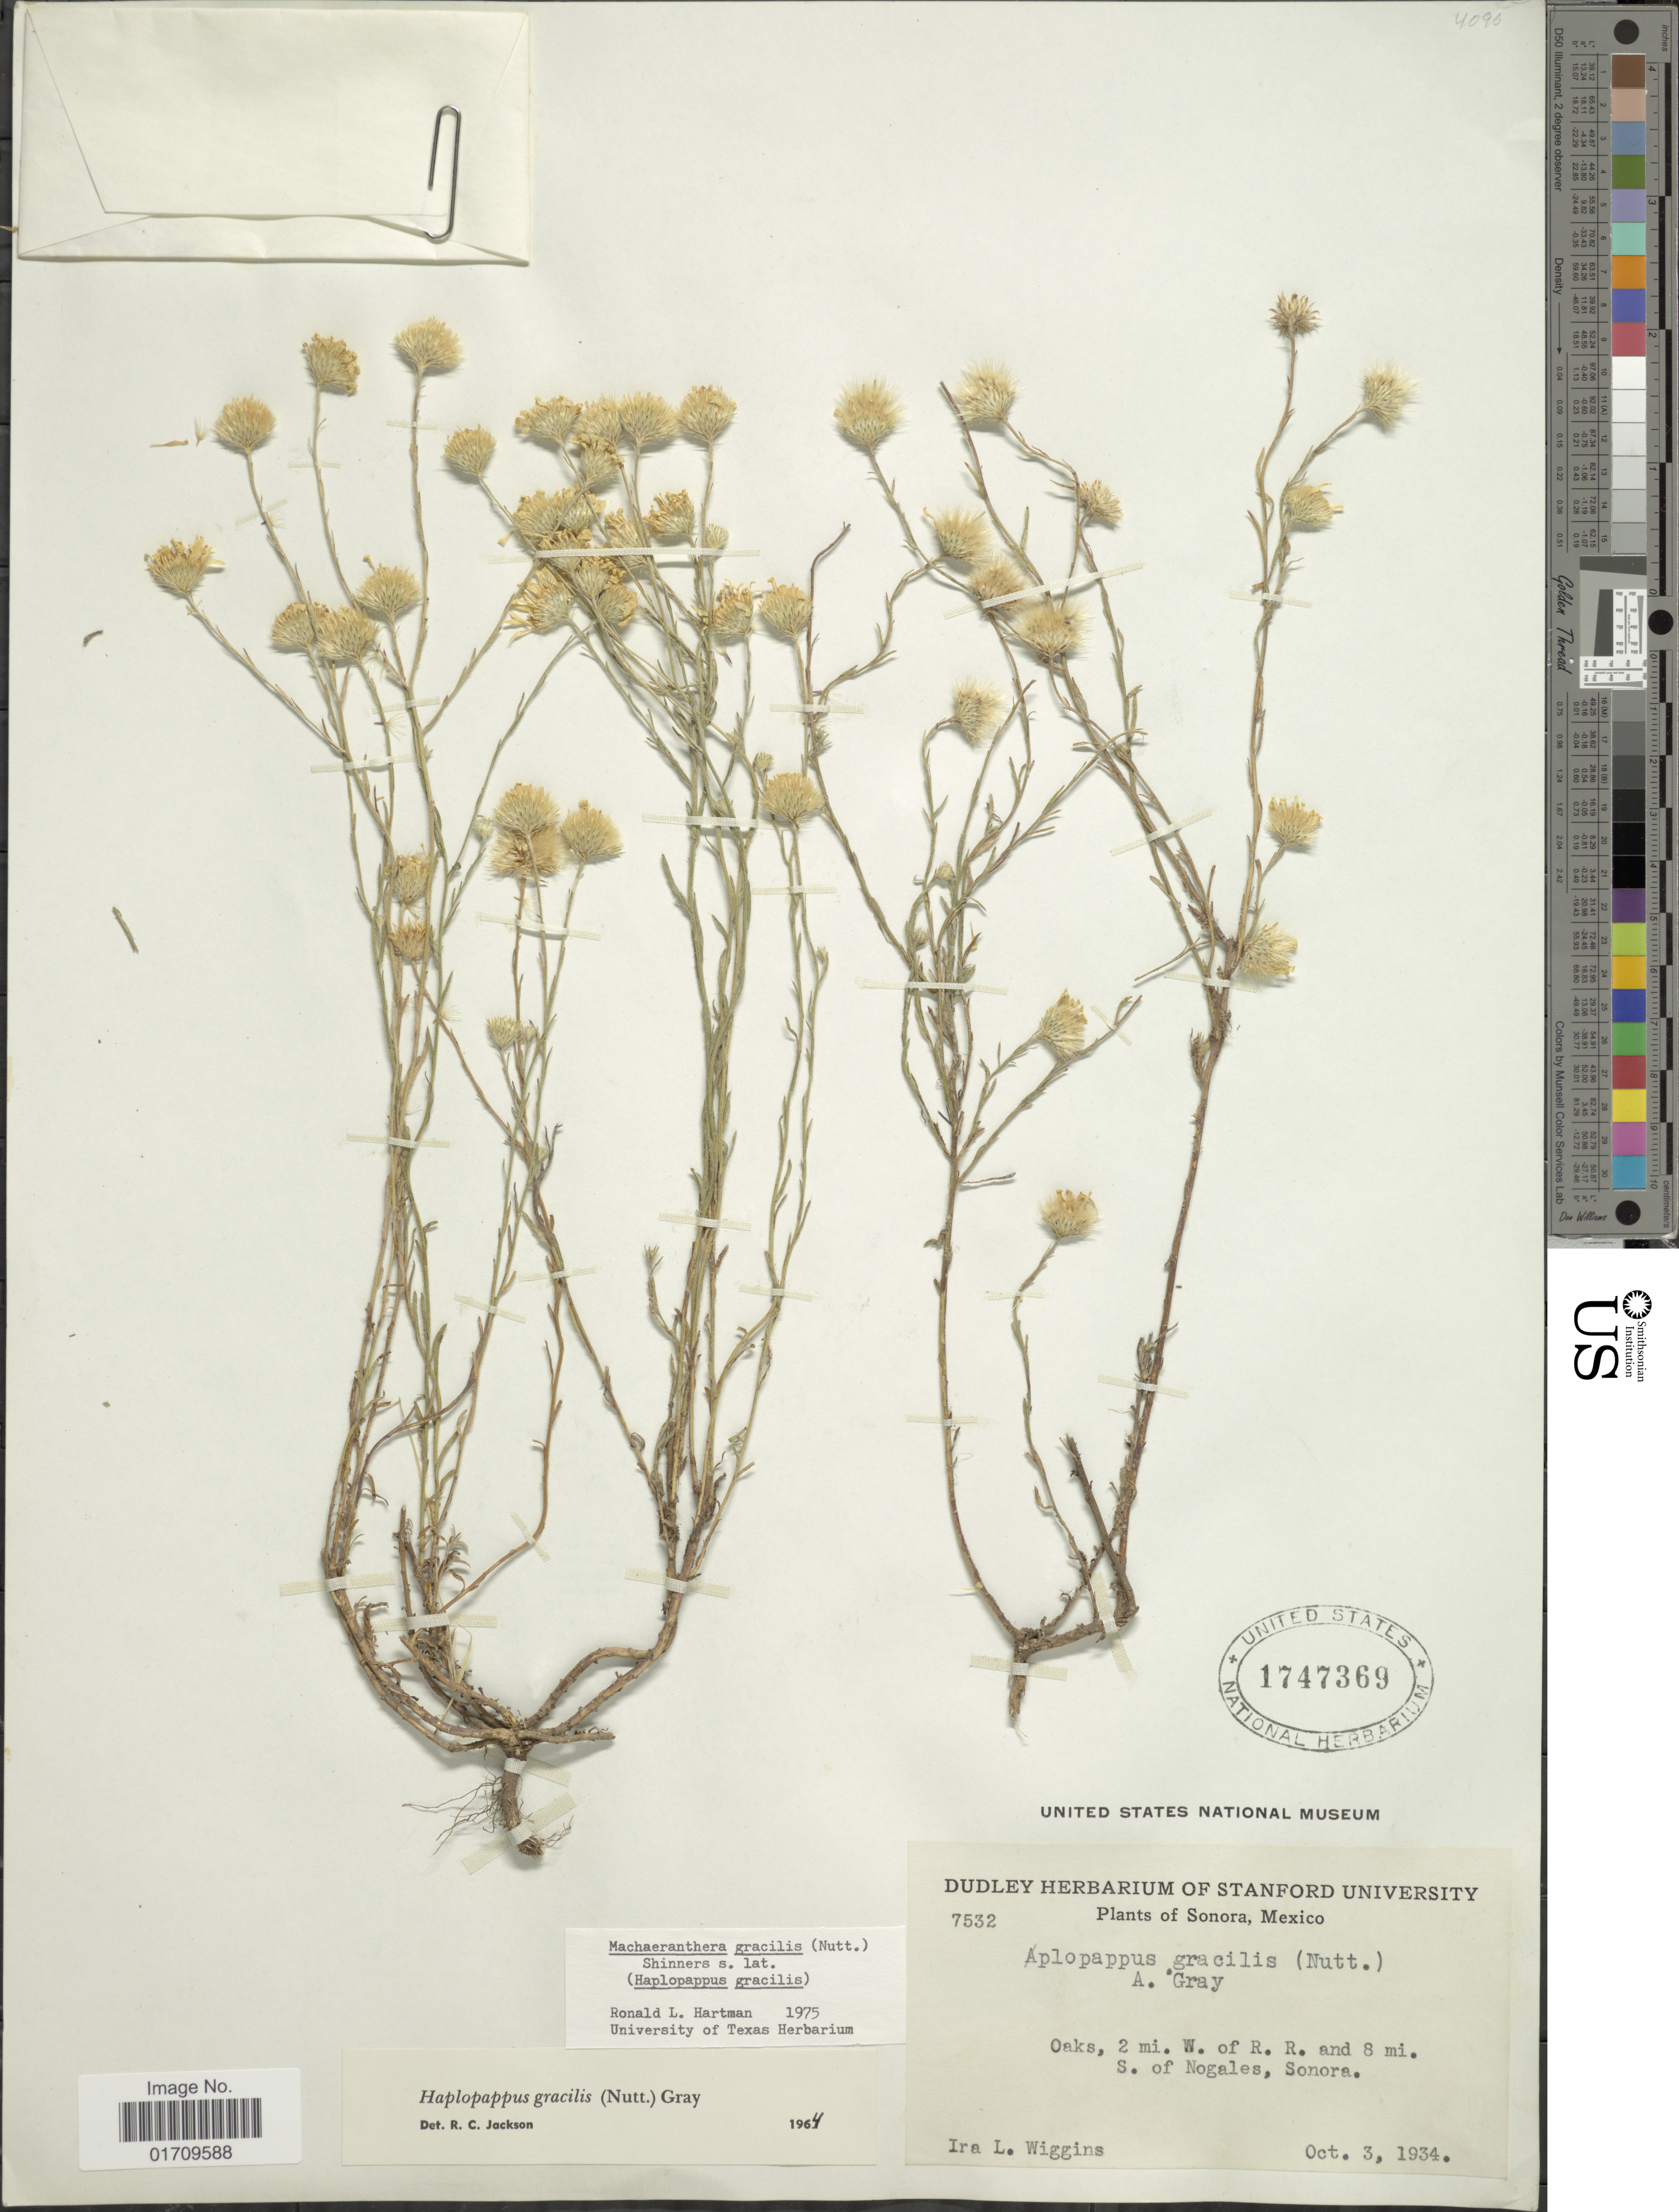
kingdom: Plantae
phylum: Tracheophyta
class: Magnoliopsida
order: Asterales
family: Asteraceae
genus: Machaeranthera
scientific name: Machaeranthera gracilis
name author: (Nutt.) Shinners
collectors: I. L. Wiggins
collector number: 7532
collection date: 1934-10-03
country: Mexico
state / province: Sonora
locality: Oaks, 2 mi. W. of R. R. and 8 mi. S. of Nogales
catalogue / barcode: US 1747369